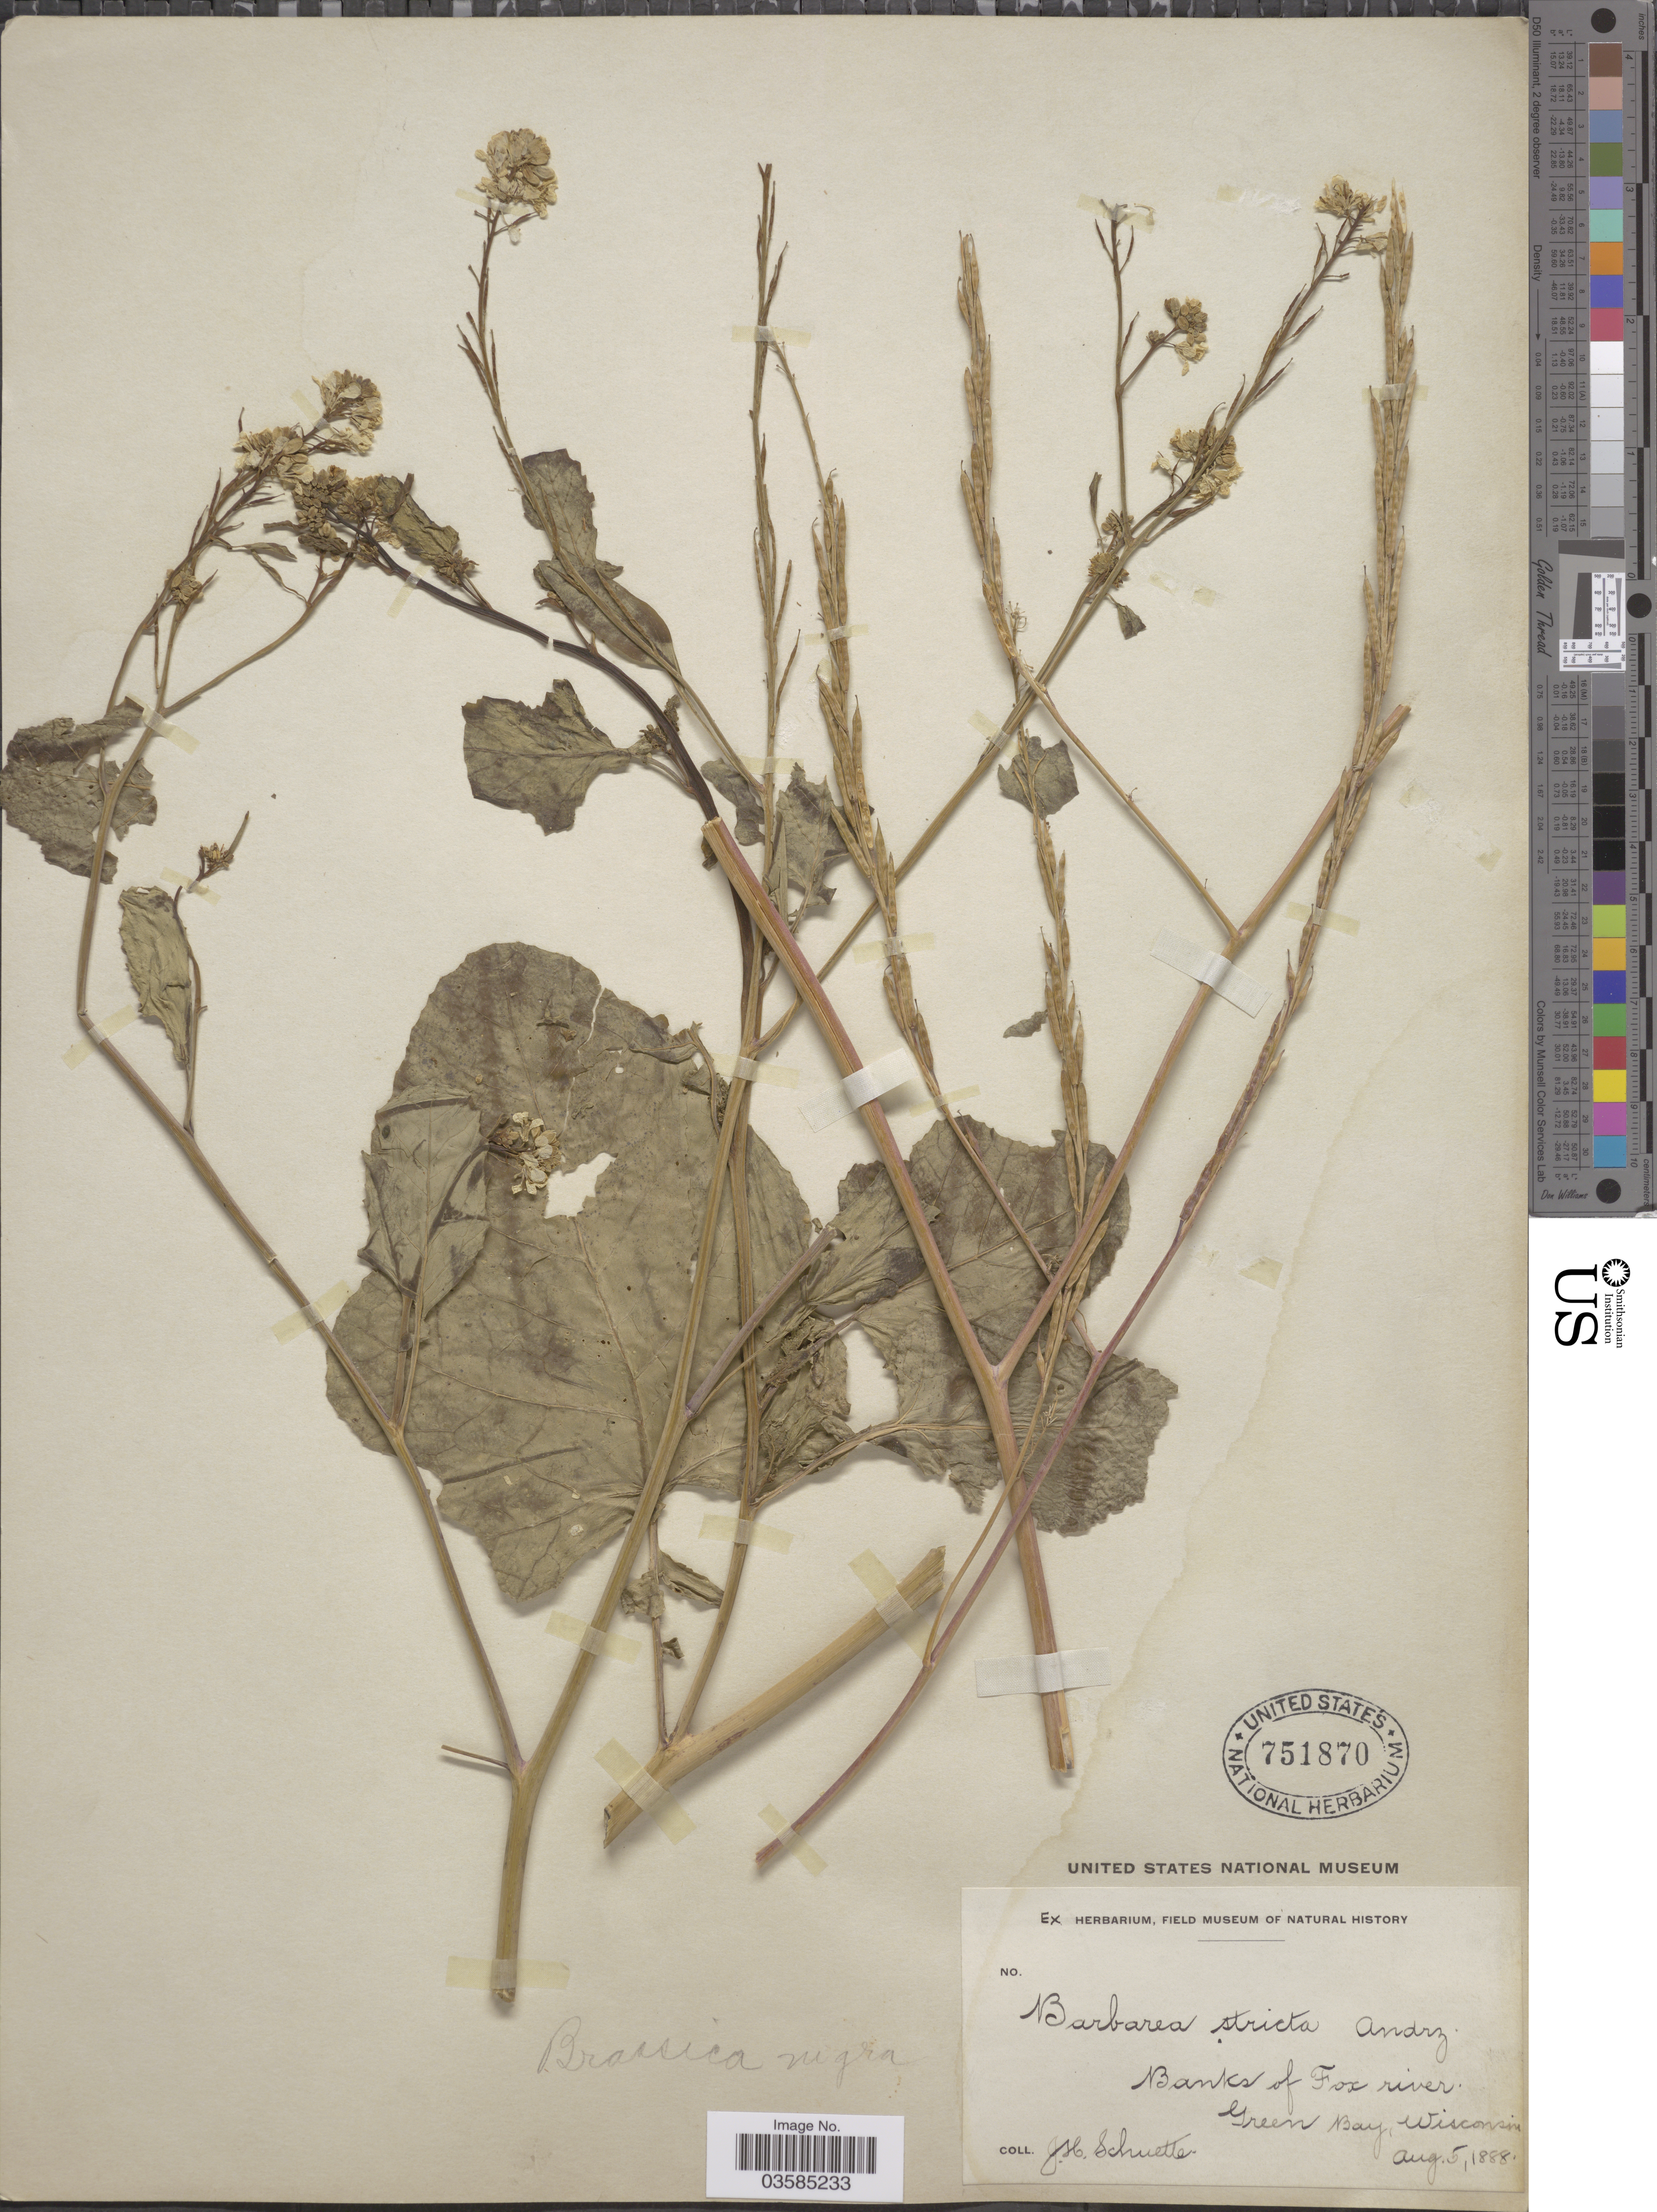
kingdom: Plantae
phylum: Tracheophyta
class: Magnoliopsida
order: Brassicales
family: Brassicaceae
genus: Brassica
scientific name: Brassica nigra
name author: (L.) W.D.J. Koch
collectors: J. H. Schuette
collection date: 1888-08-05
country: United States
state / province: Wisconsin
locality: Banks of Fox river. Green bay.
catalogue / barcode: US 751870